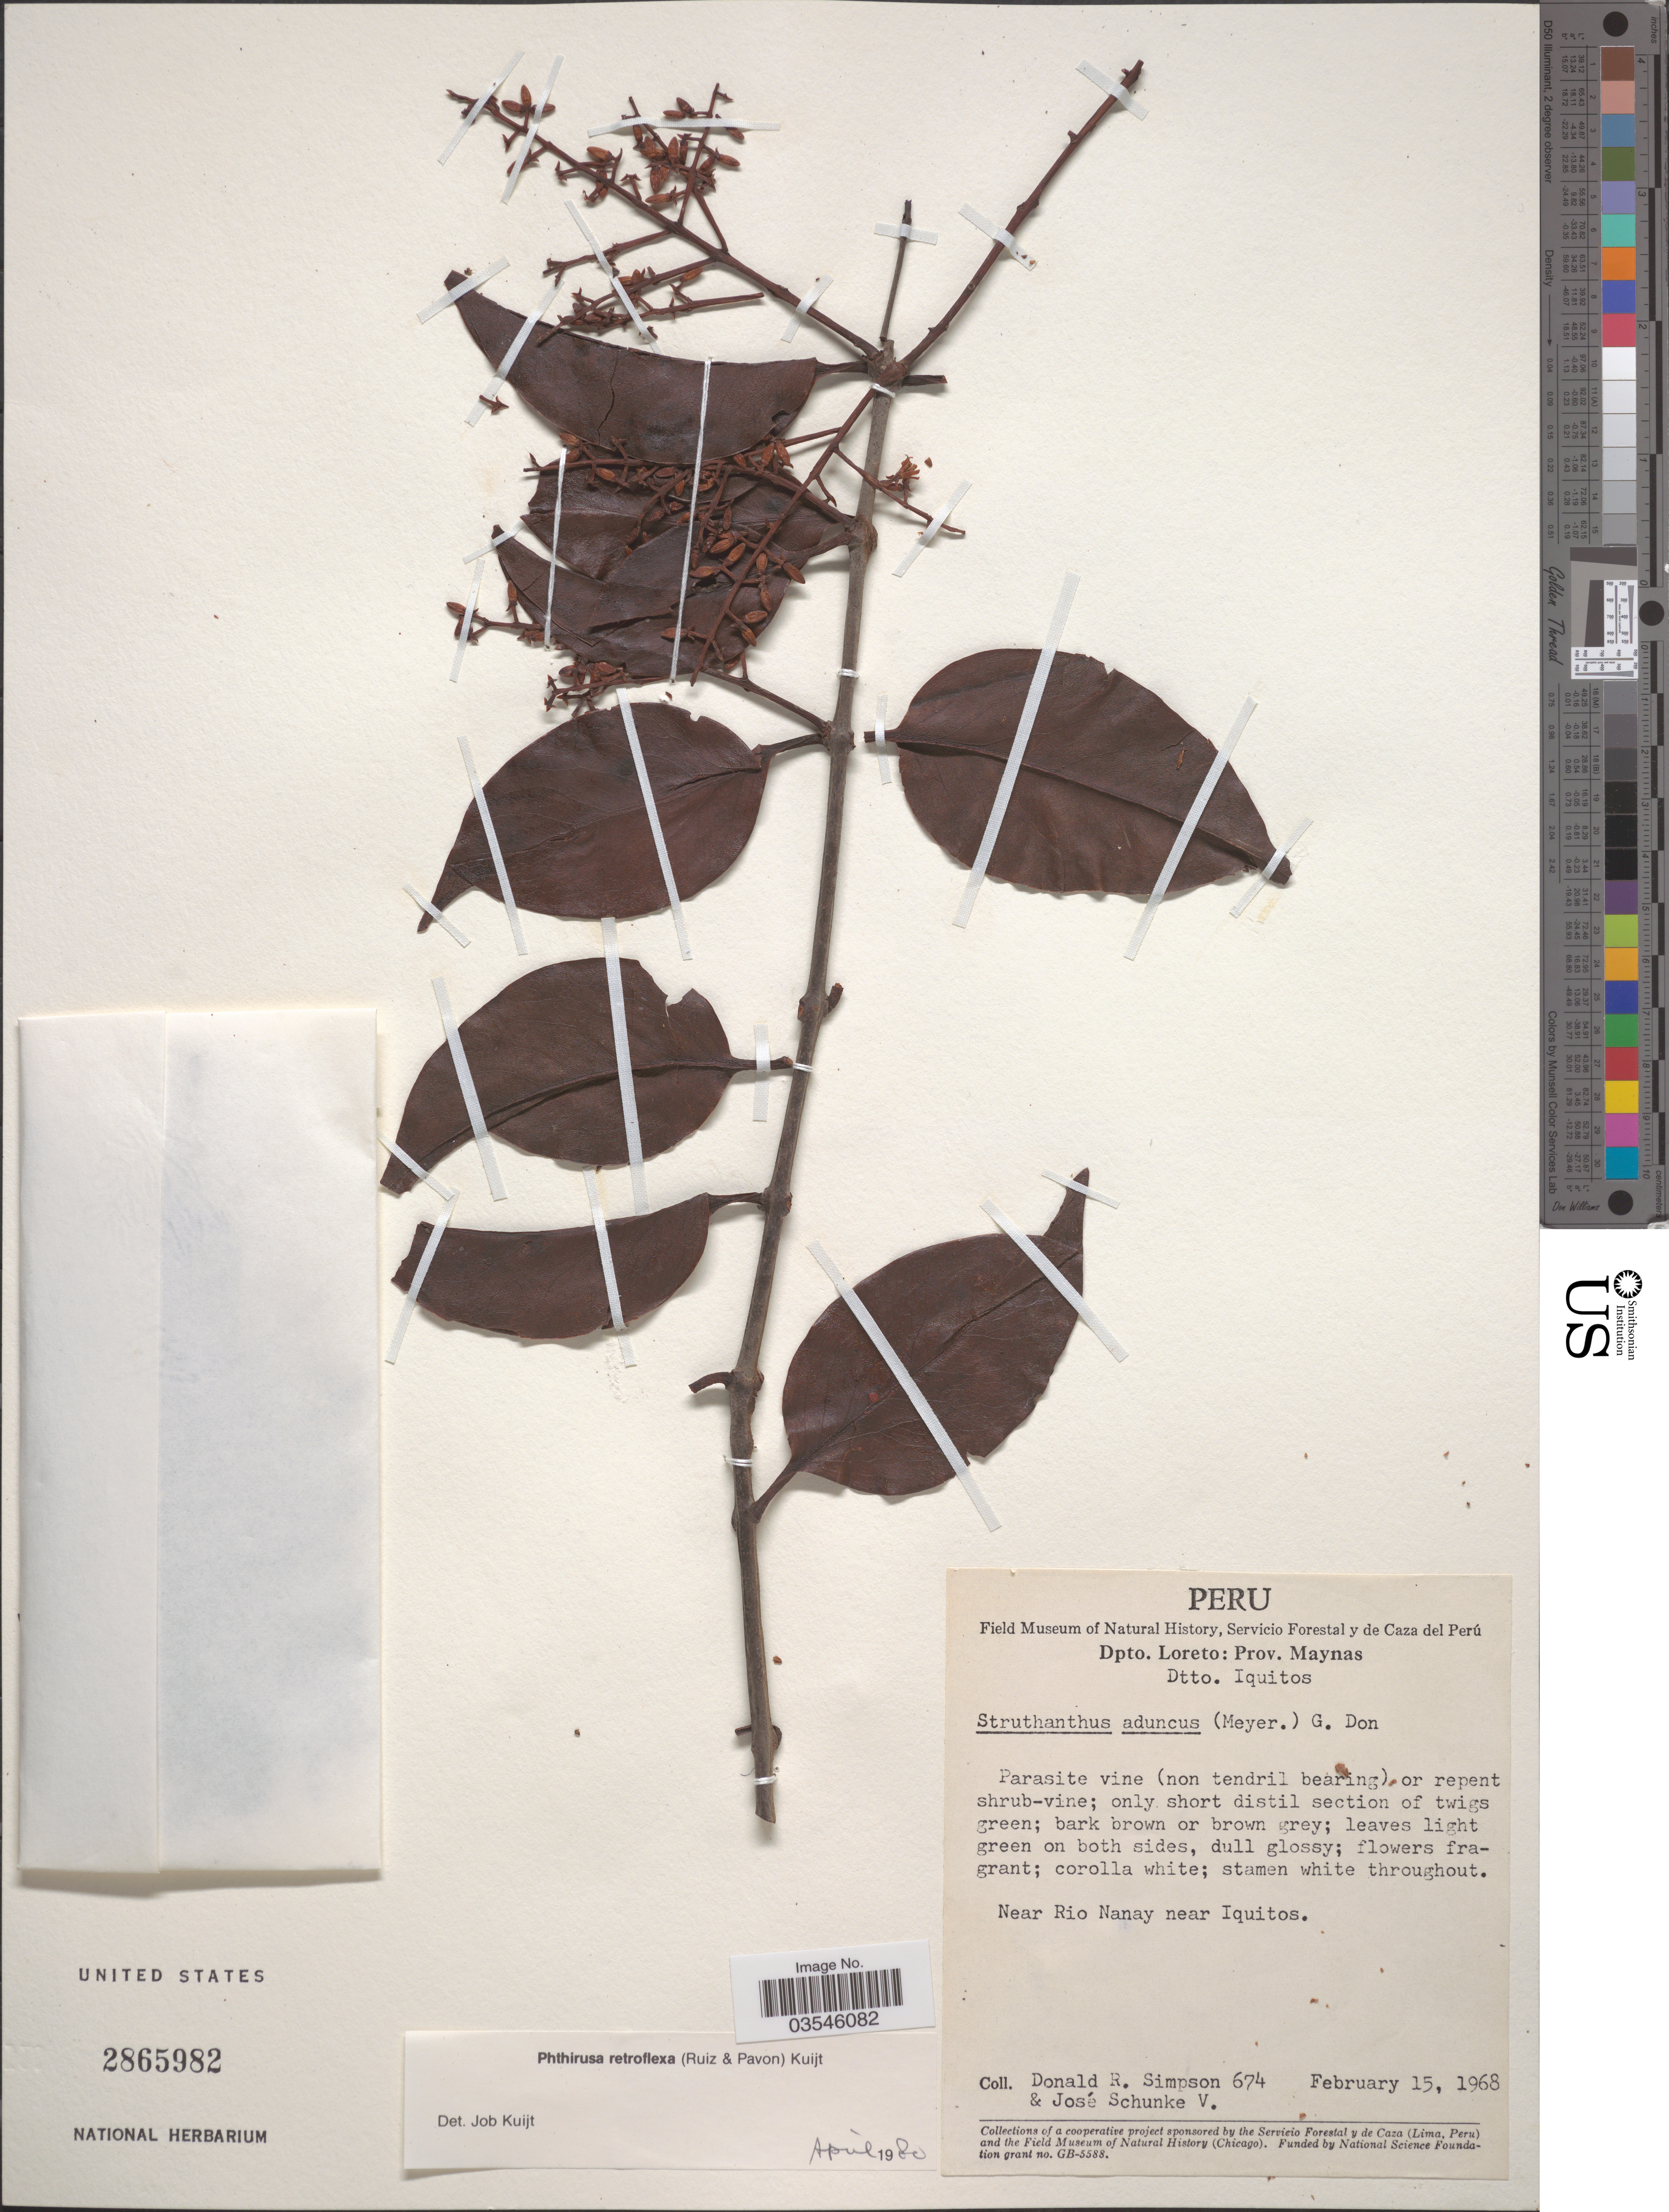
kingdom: Plantae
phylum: Tracheophyta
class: Magnoliopsida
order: Santalales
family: Loranthaceae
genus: Phthirusa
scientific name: Phthirusa retroflexa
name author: (Ruiz & Pav.) Kuijt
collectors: D. R. Simpson & J. Schunke Vigo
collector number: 674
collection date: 1968-02-15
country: Peru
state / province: Loreto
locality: Dpto. Loreto: Prov. Maynas. Dtto. Iquitos. Near Rio Nanay near Iquitos.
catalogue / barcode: US 2865982